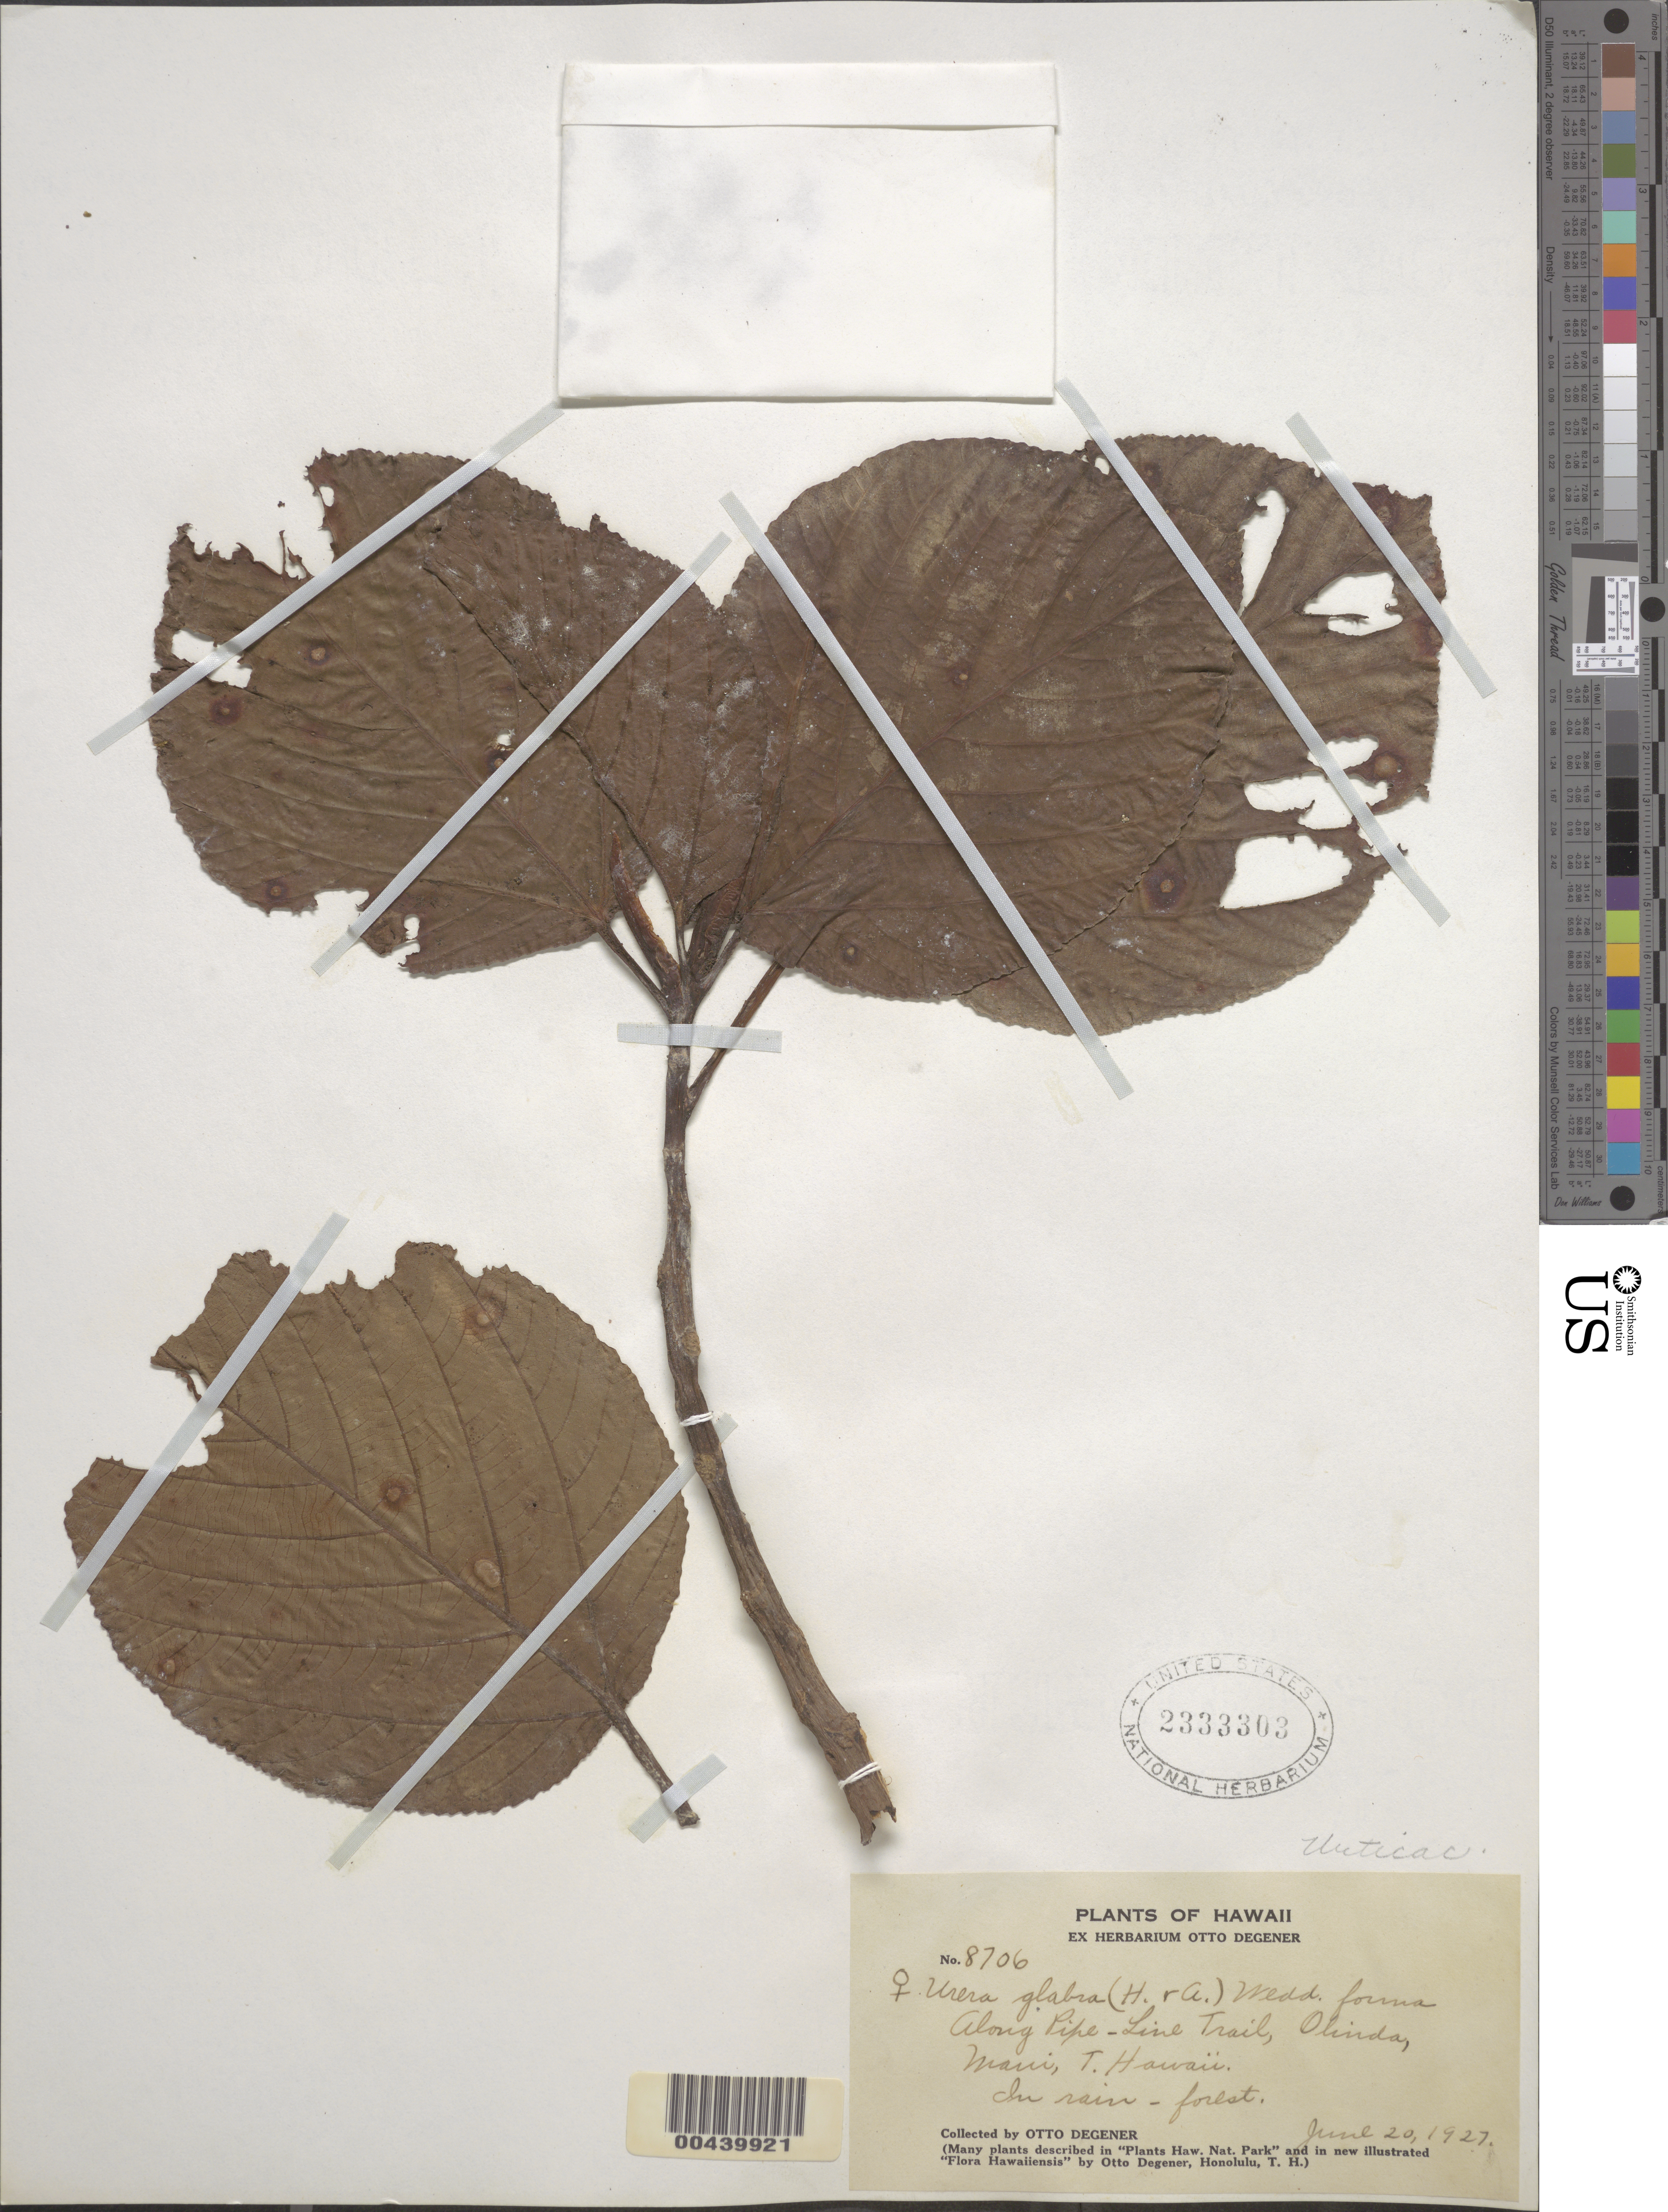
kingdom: Plantae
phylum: Tracheophyta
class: Magnoliopsida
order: Rosales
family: Urticaceae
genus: Touchardia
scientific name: Touchardia oahuensis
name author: T. Wells & A. K. Monro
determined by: Wagner, W. L., (BOT), Smithsonian Institution - National Museum of Natural History (UNITED STATES)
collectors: O. Degener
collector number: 8706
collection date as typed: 20 Jun 1927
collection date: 1927-06-20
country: United States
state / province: Hawaii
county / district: Maui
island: Maui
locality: Along Pipe-Line Trail, Olinda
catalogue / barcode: US 2333303